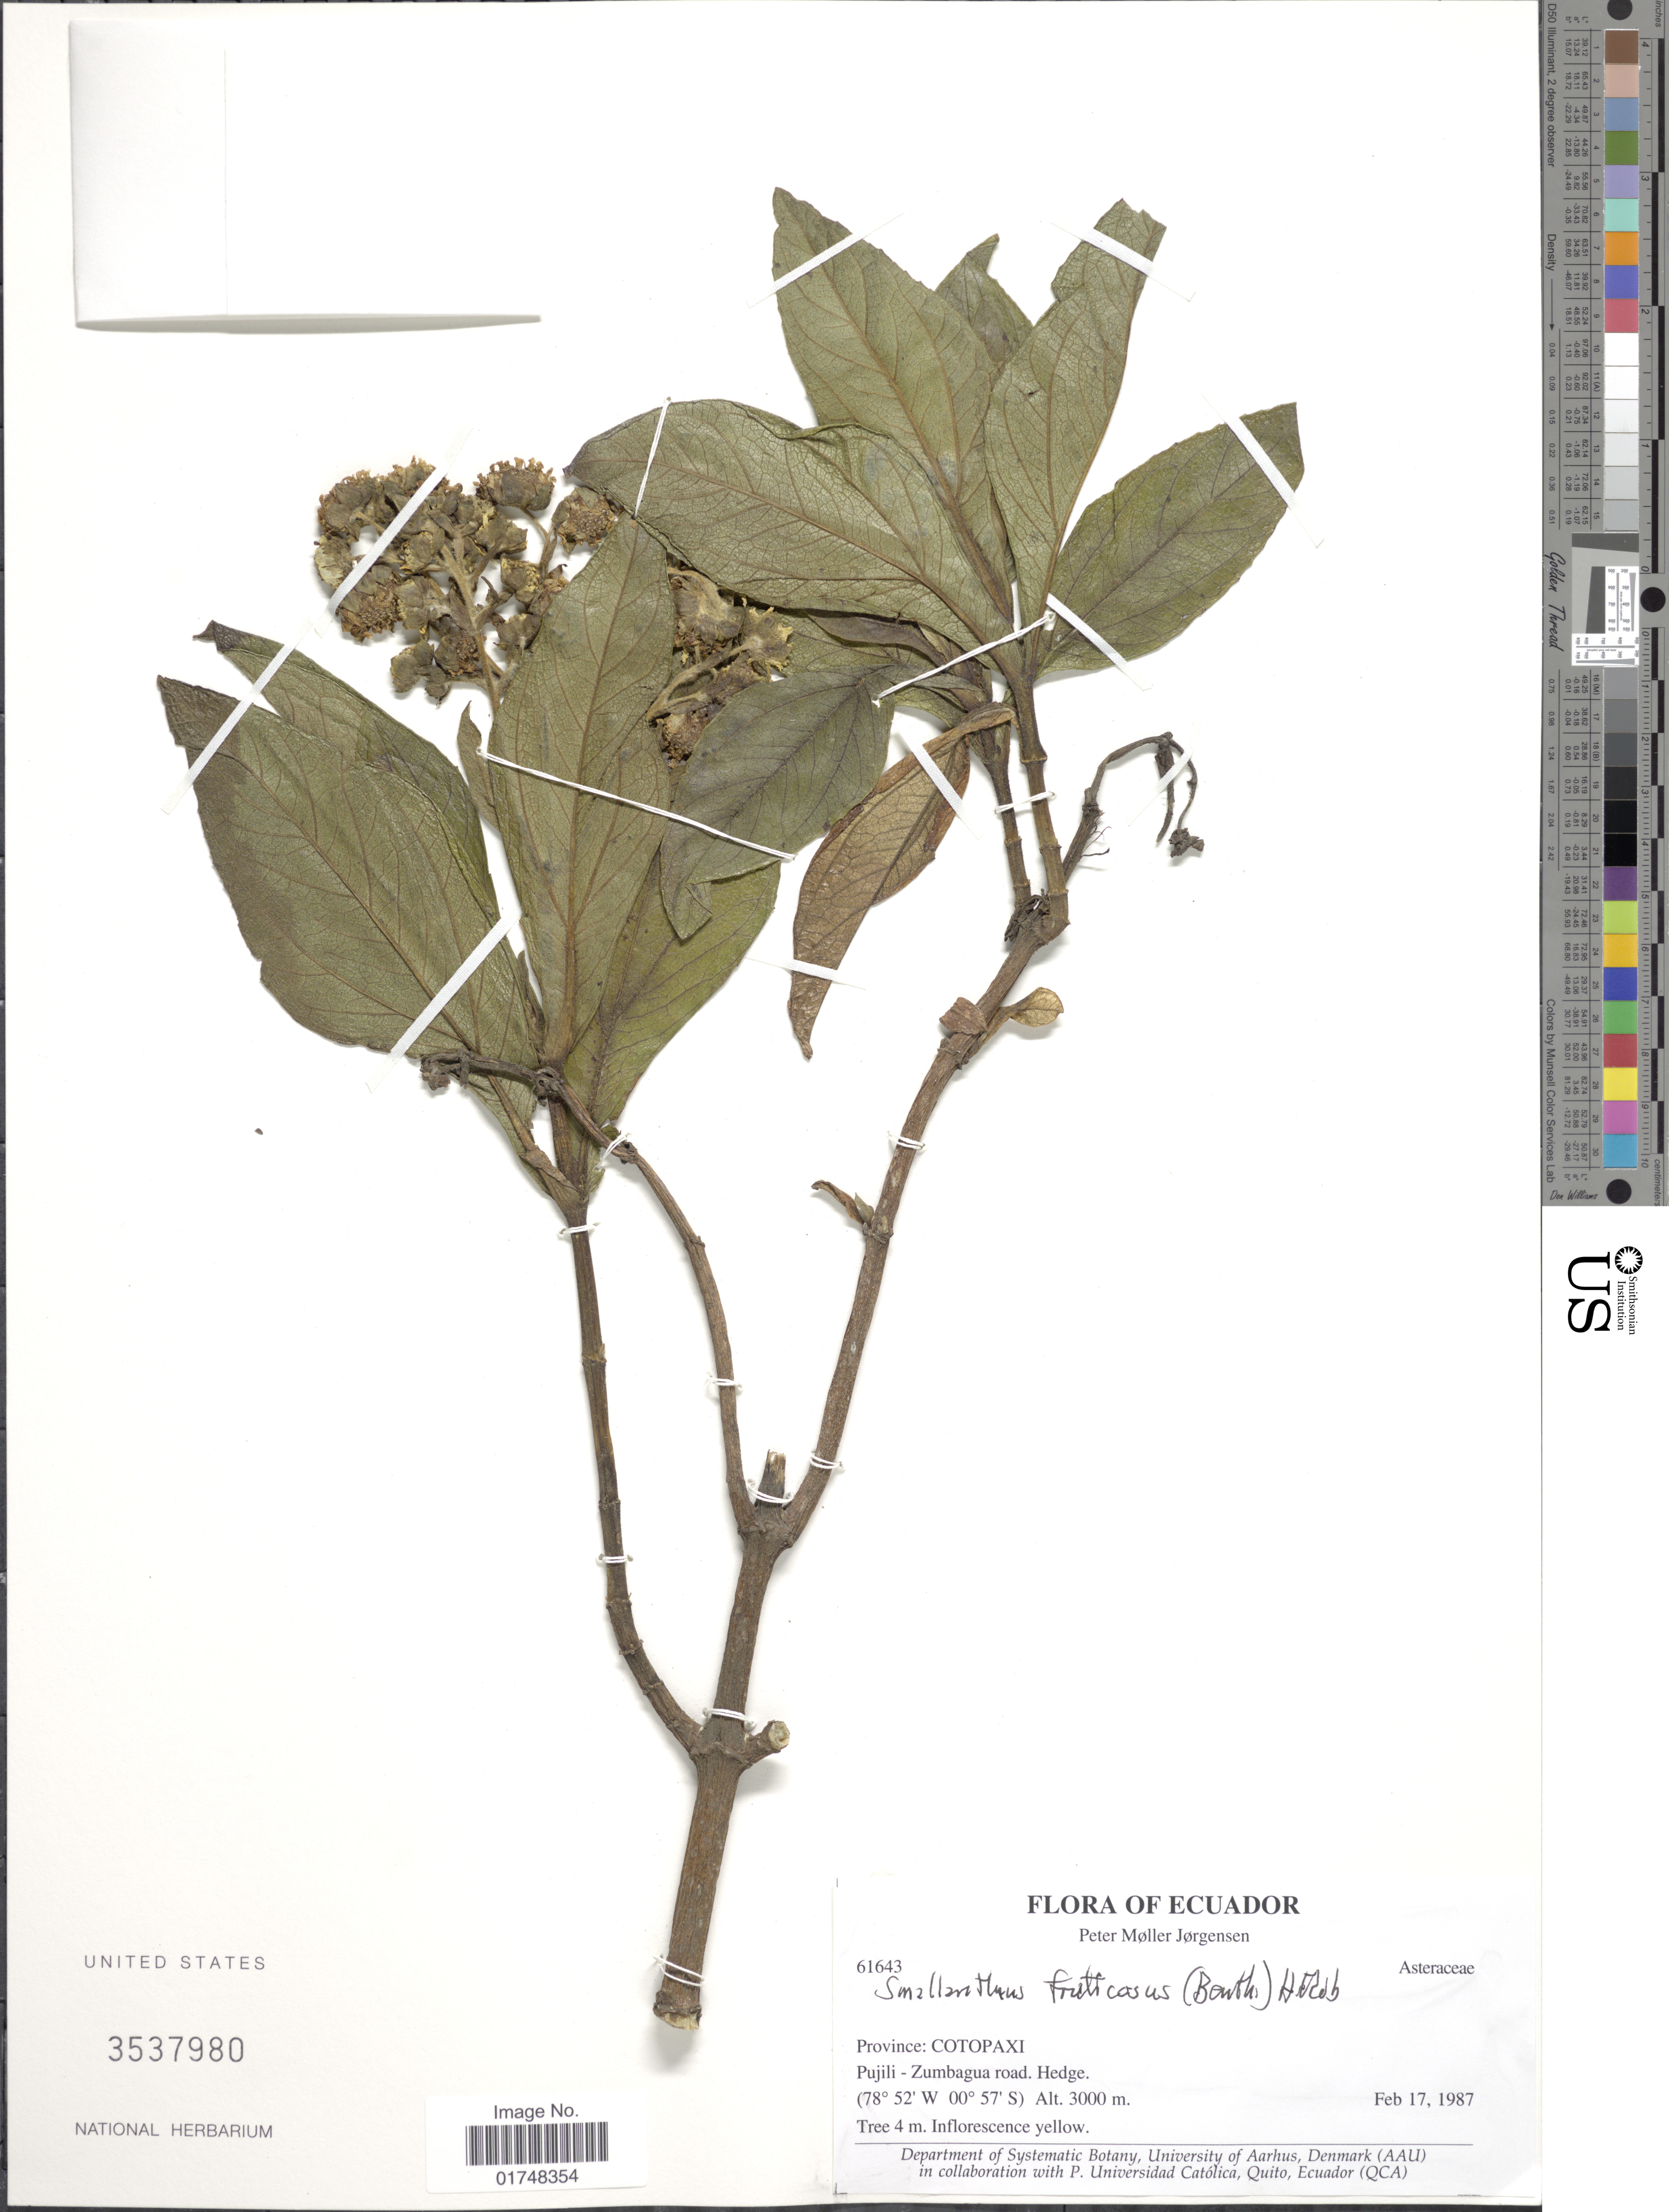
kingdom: Plantae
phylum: Tracheophyta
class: Magnoliopsida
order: Asterales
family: Asteraceae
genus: Smallanthus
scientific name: Smallanthus fruticosus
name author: (Benth.) H. Rob.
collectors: P. M. Jørgensen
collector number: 61643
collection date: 1987-02-17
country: Ecuador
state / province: Cotopaxi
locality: Pujili-Zumbagua road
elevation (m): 3000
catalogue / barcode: US 3537980